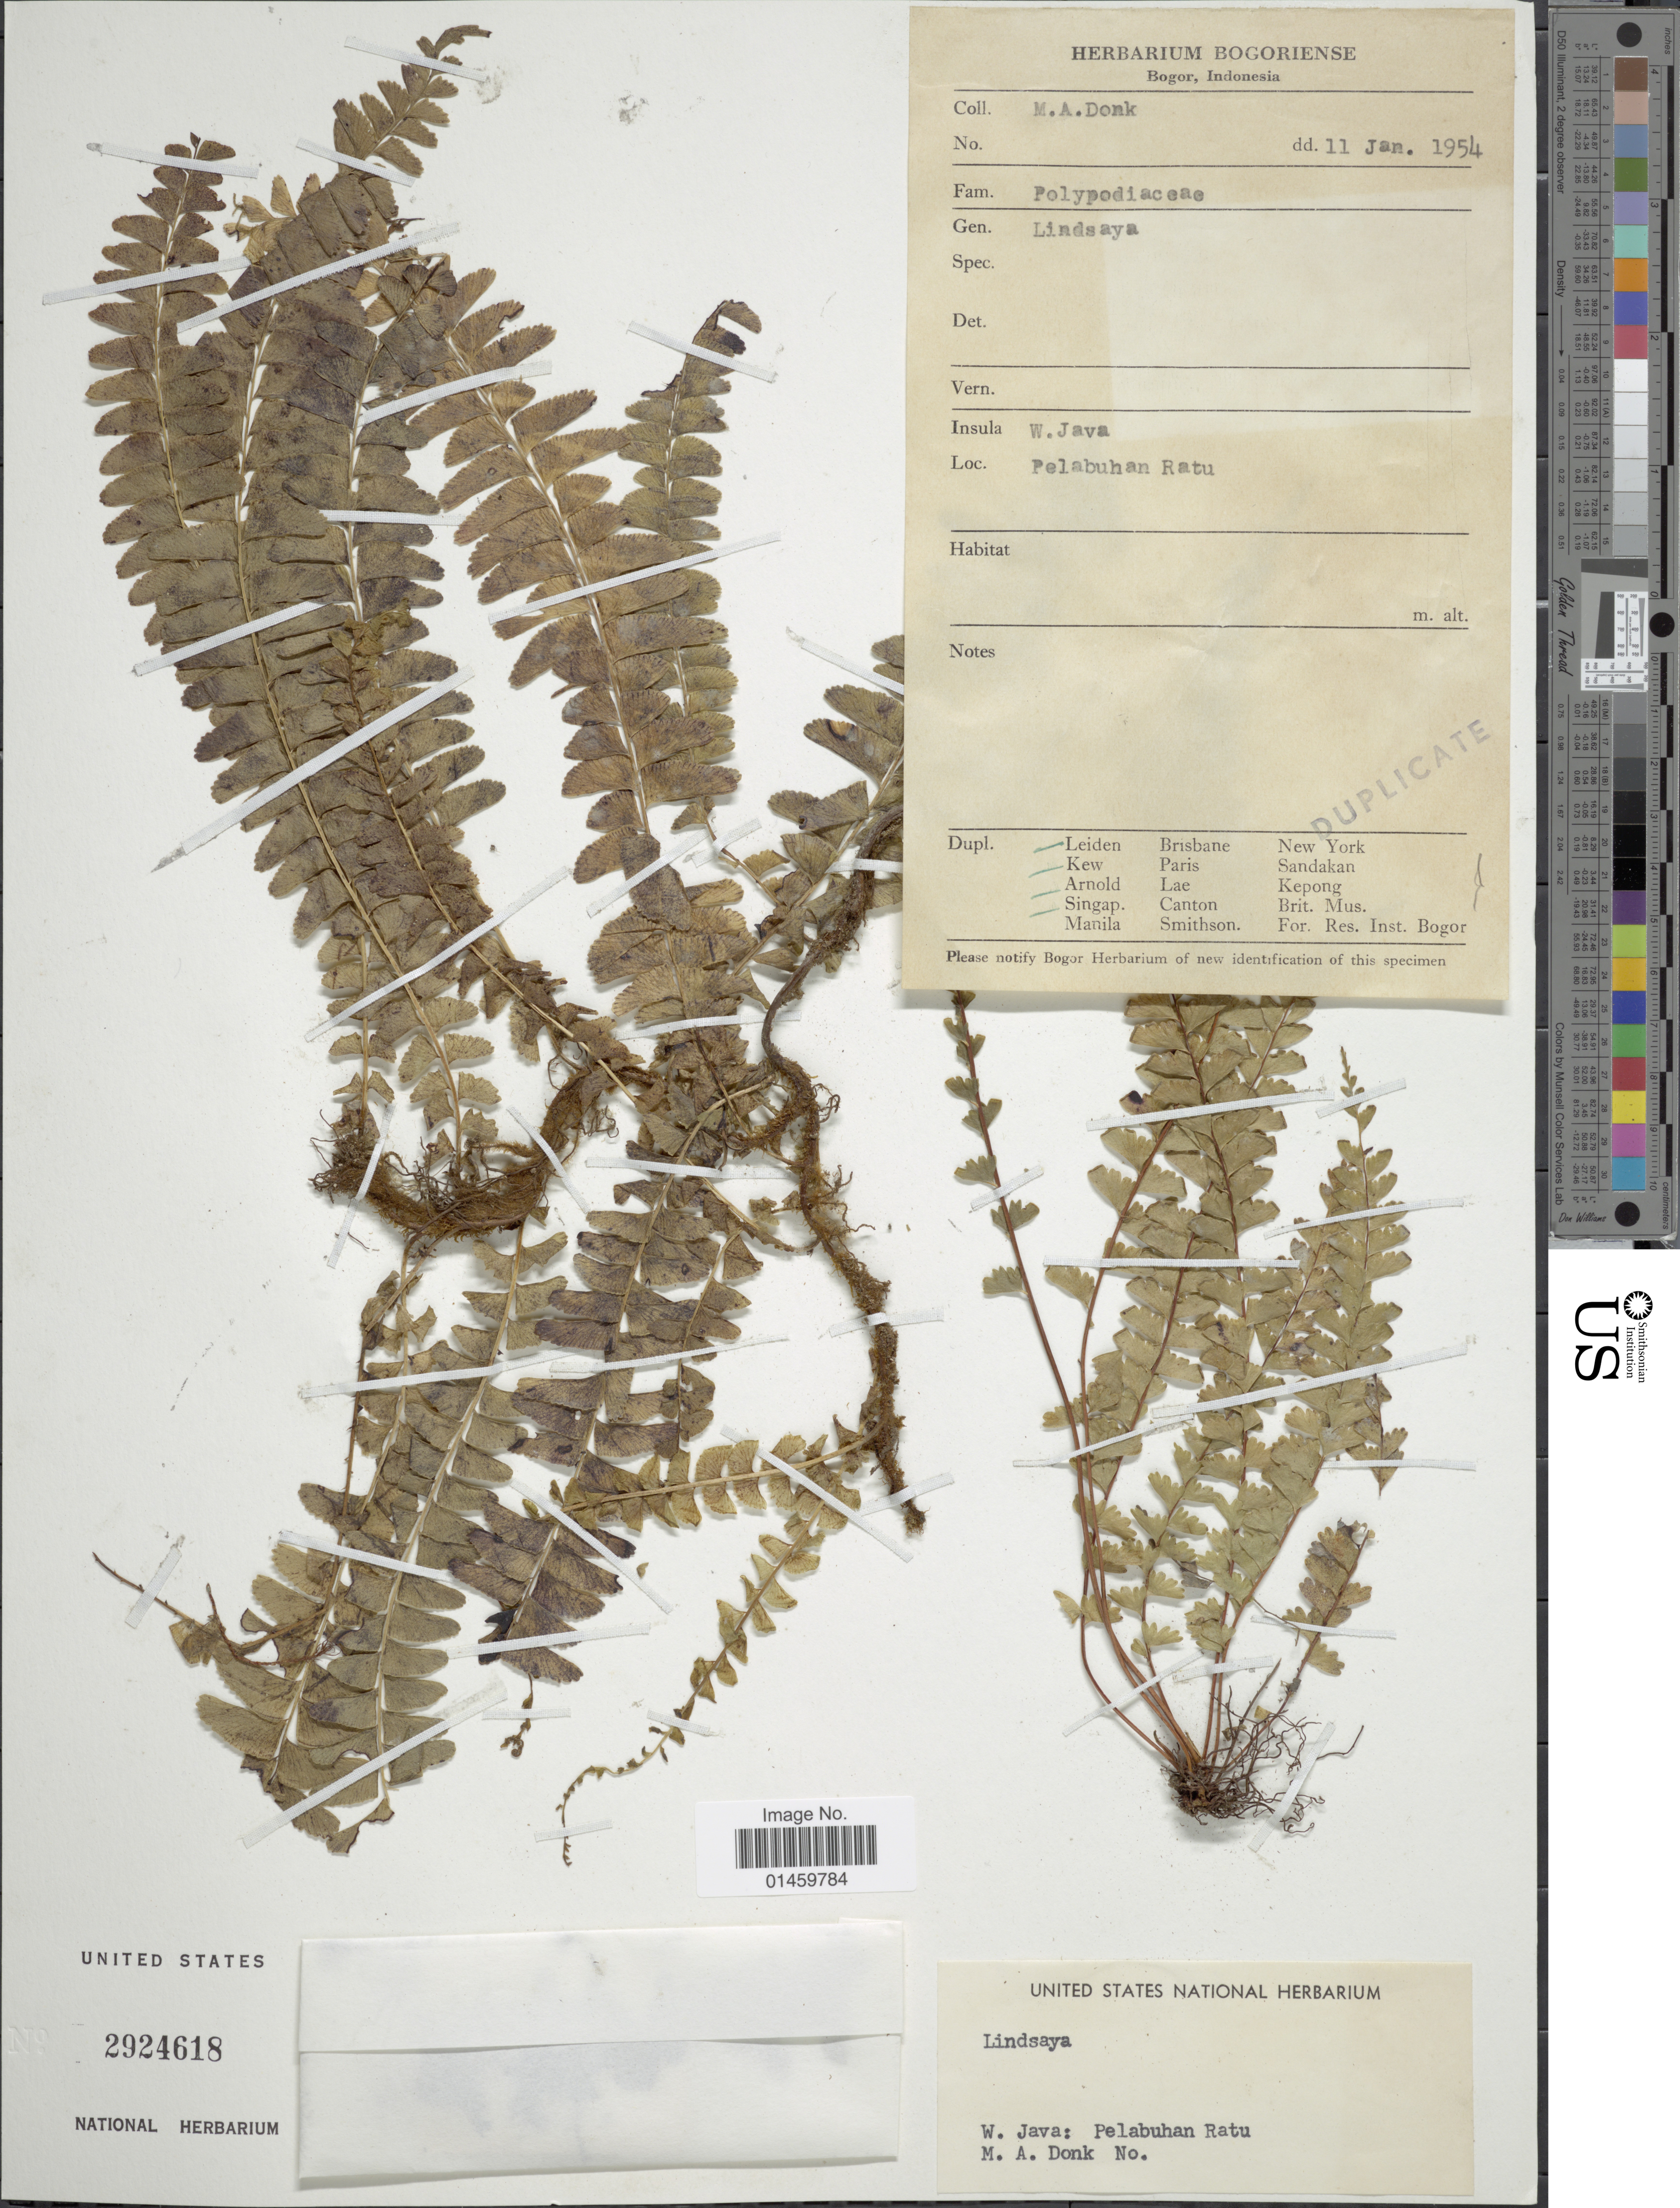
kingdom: Plantae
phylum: Tracheophyta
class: Polypodiopsida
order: Polypodiales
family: Lindsaeaceae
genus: Lindsaea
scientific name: Lindsaea sp.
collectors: M. A. Donk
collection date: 1954-01-11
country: Indonesia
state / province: Java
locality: W. Java: Pelabuhan Ratu.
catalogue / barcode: US 2924618